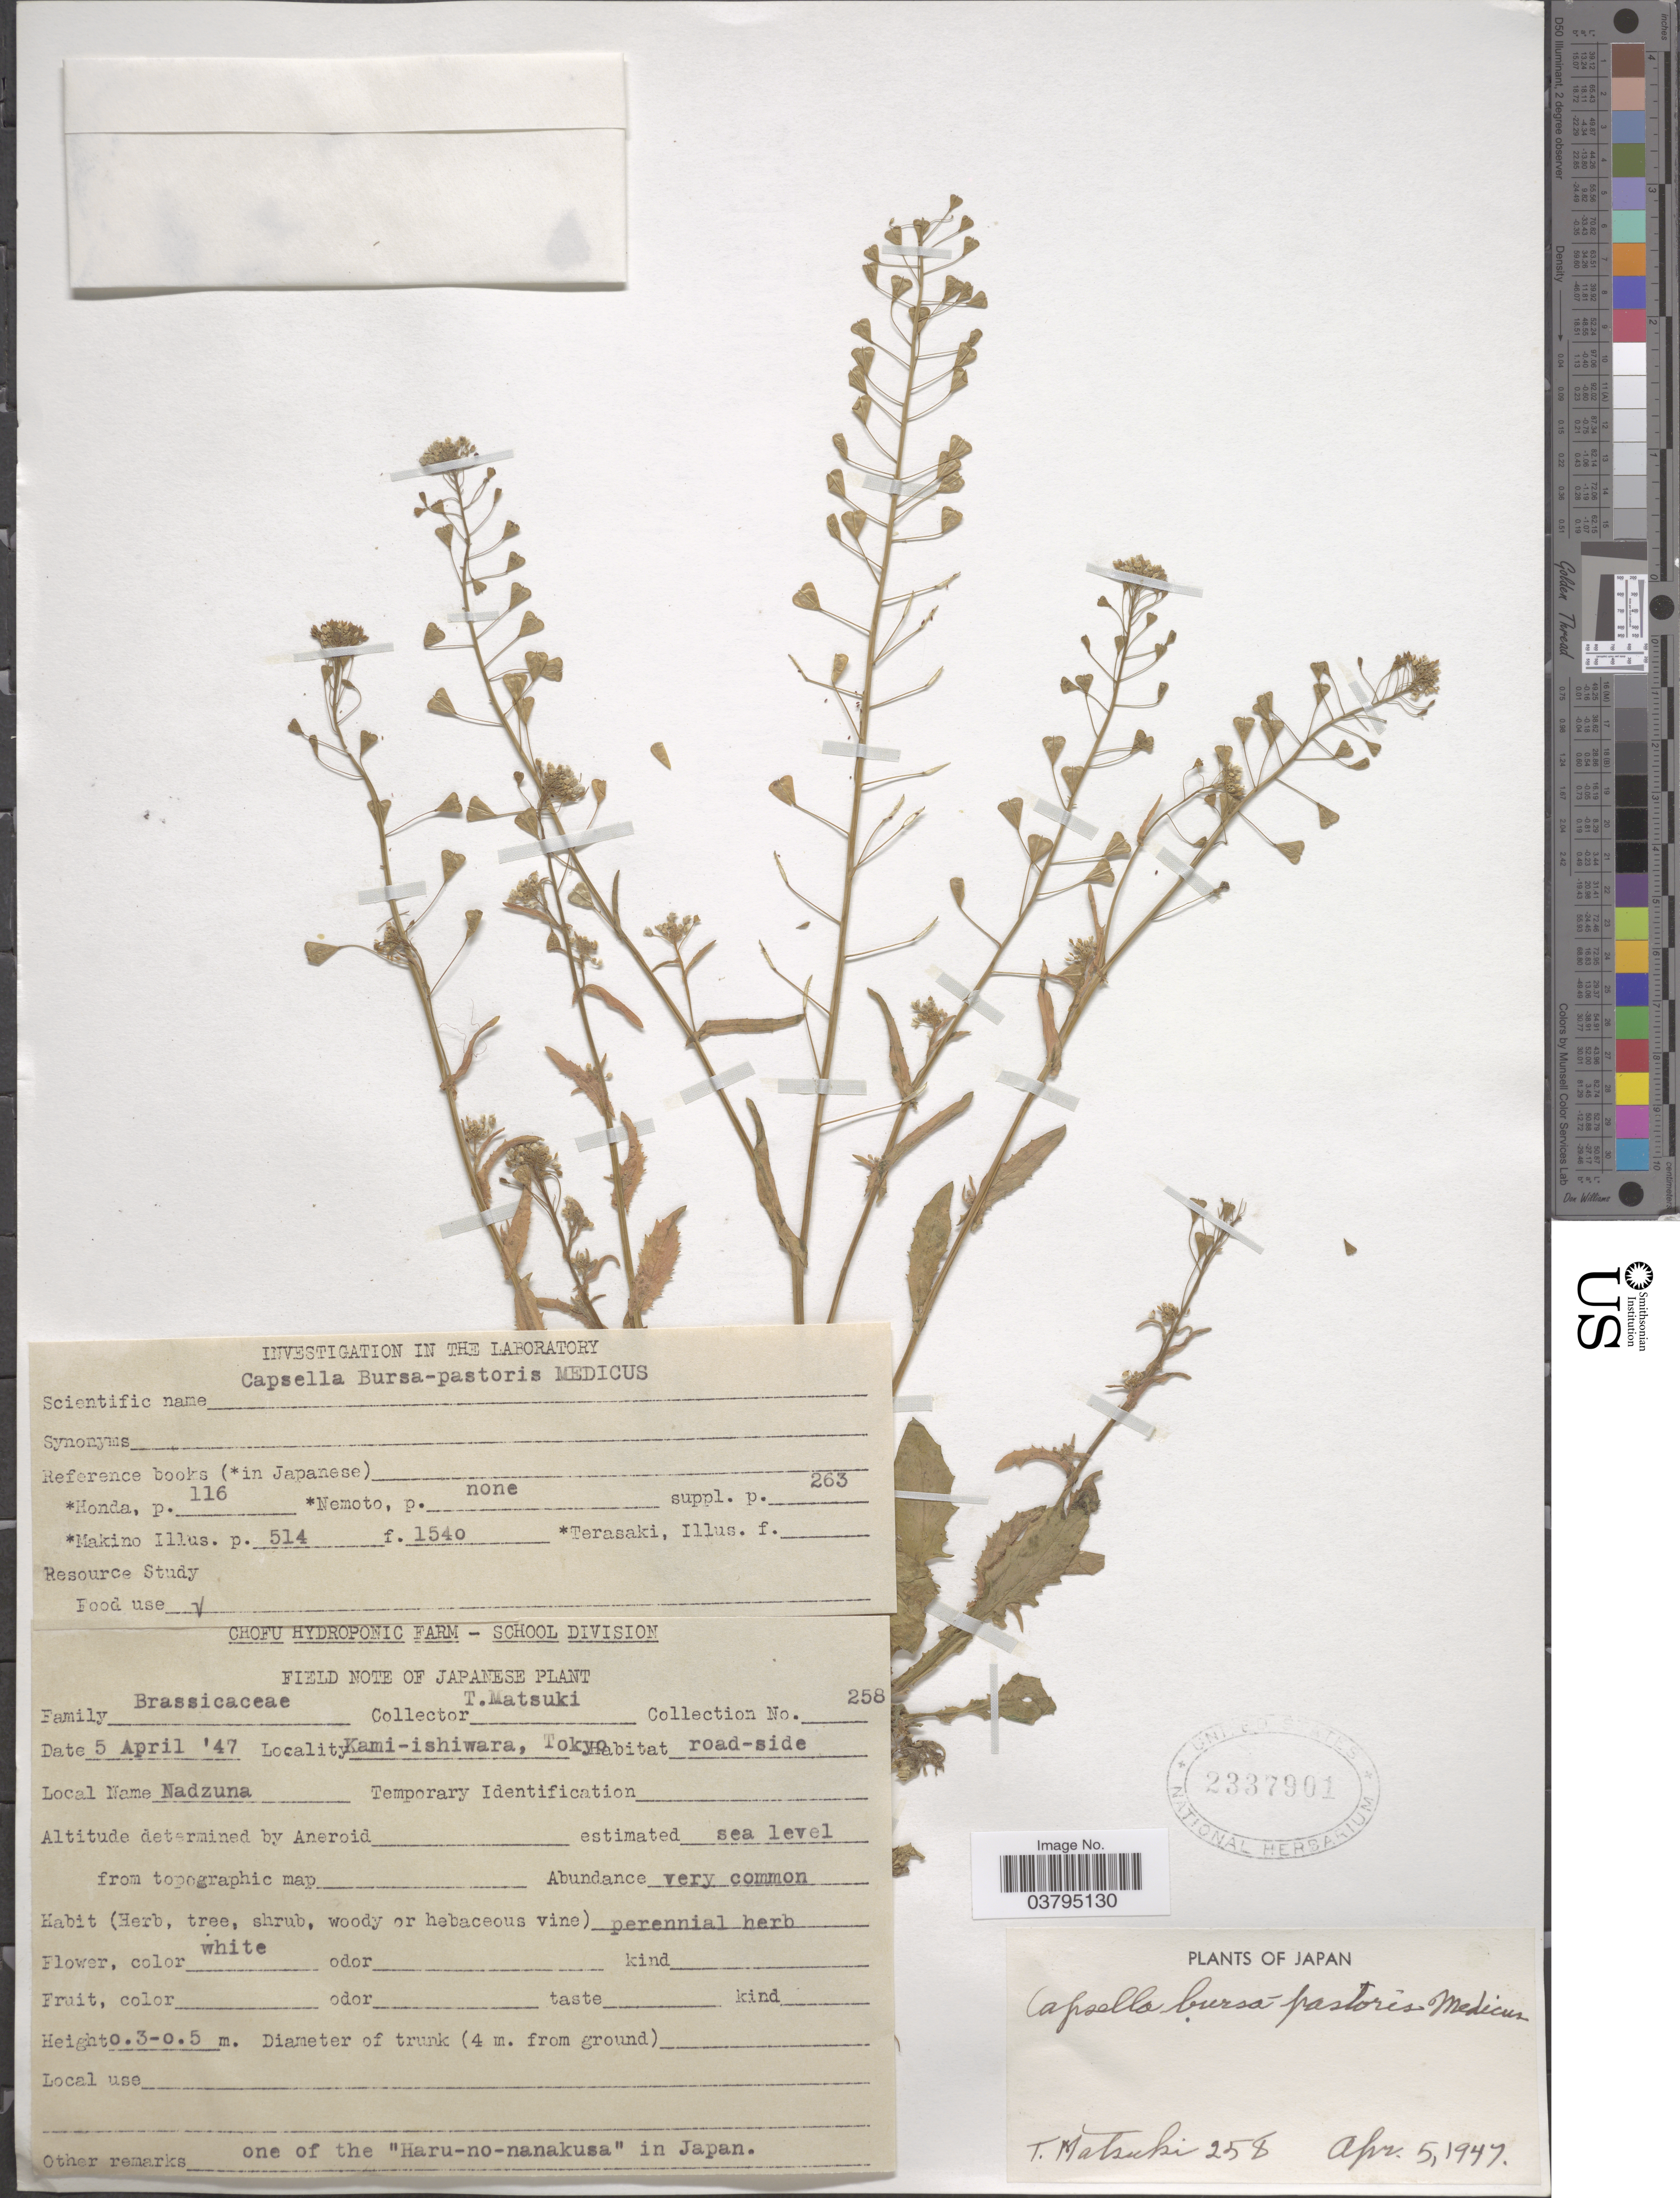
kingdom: Plantae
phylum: Tracheophyta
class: Magnoliopsida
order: Brassicales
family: Brassicaceae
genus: Capsella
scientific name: Capsella bursa-pastoris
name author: (L.) Medik.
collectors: T. Matsuki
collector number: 258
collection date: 1947-04-05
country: Japan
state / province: Tokyo, Federal City of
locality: Kami- ishiwara.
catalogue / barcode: US 2337901